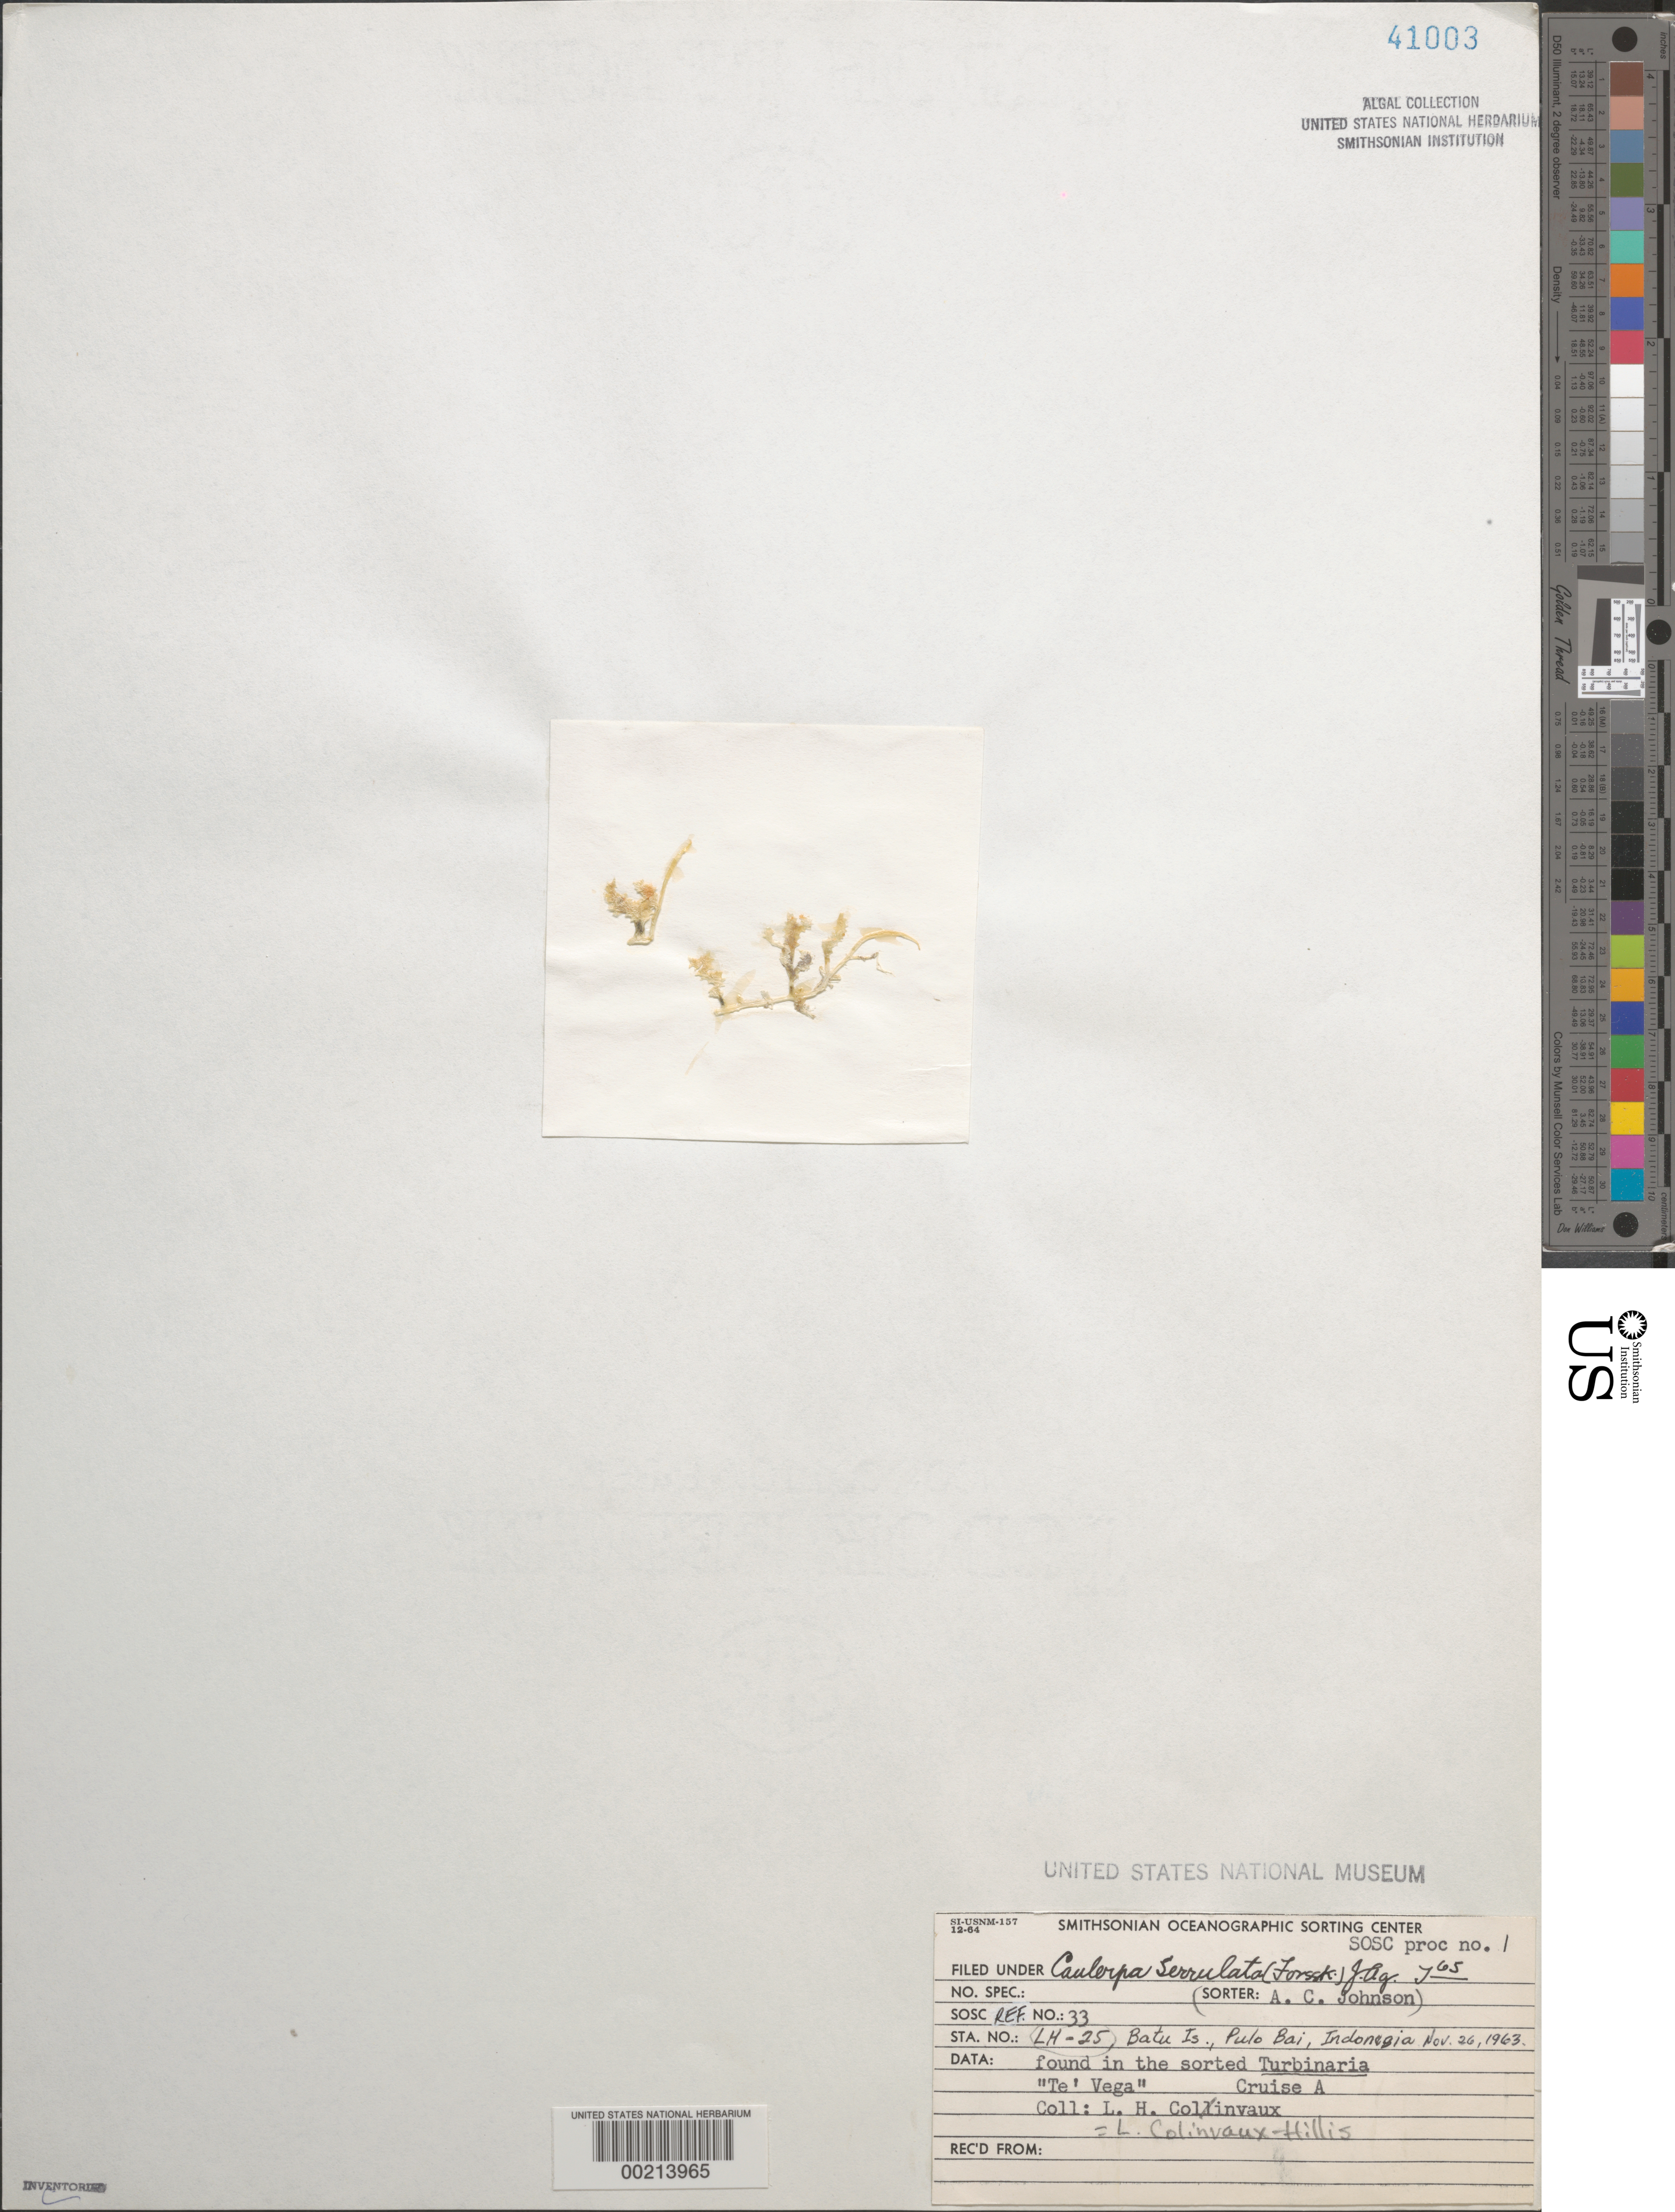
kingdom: Plantae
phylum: Chlorophyta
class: Ulvophyceae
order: Bryopsidales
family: Caulerpaceae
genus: Caulerpa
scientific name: Caulerpa serrulata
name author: (Forssk.) J. Agardh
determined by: Taylor, William R.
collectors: L. Hillis-Colinvaux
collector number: Lh-25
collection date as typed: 26 Nov 1963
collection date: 1963-11-26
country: Indonesia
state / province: Sumatra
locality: Pulo bai, batu islands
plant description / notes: Te Vega, Cruise A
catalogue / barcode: US 41003